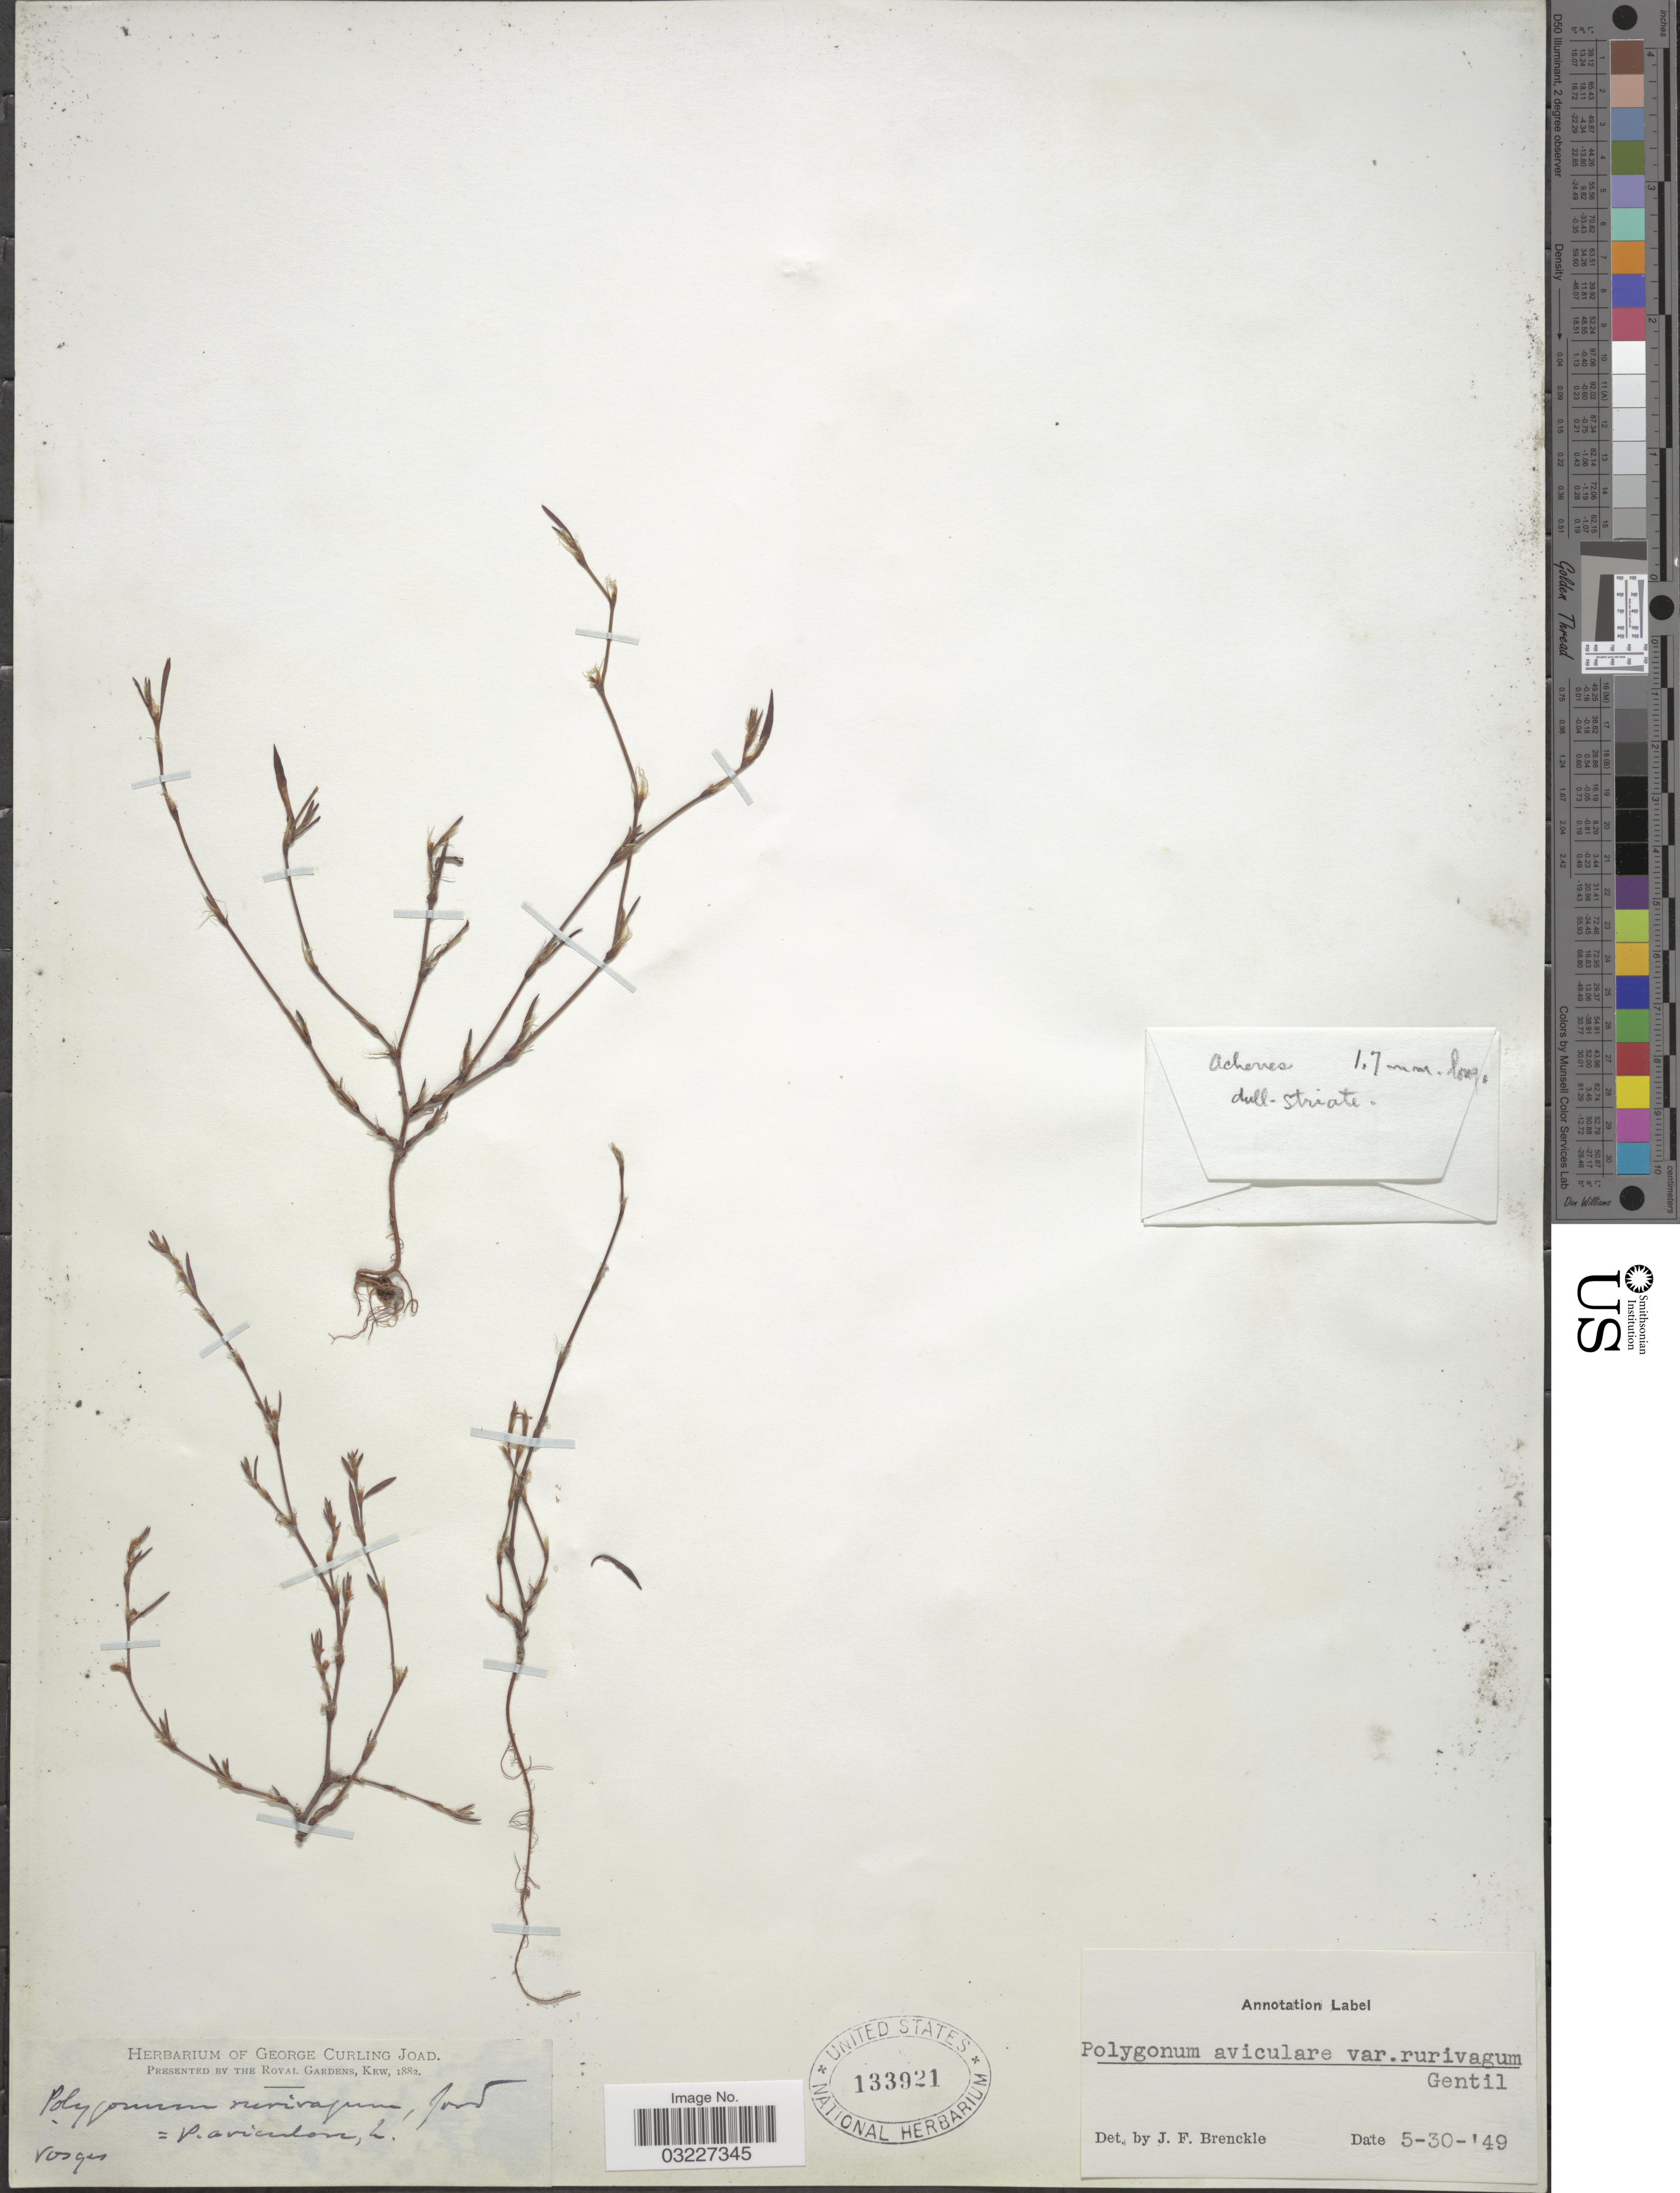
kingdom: Plantae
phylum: Tracheophyta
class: Magnoliopsida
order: Caryophyllales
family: Polygonaceae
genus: Polygonum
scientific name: Polygonum rurivagum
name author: Jord. ex Boreau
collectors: ex herb. George Curling Joad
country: France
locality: Vosges.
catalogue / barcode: US 133921